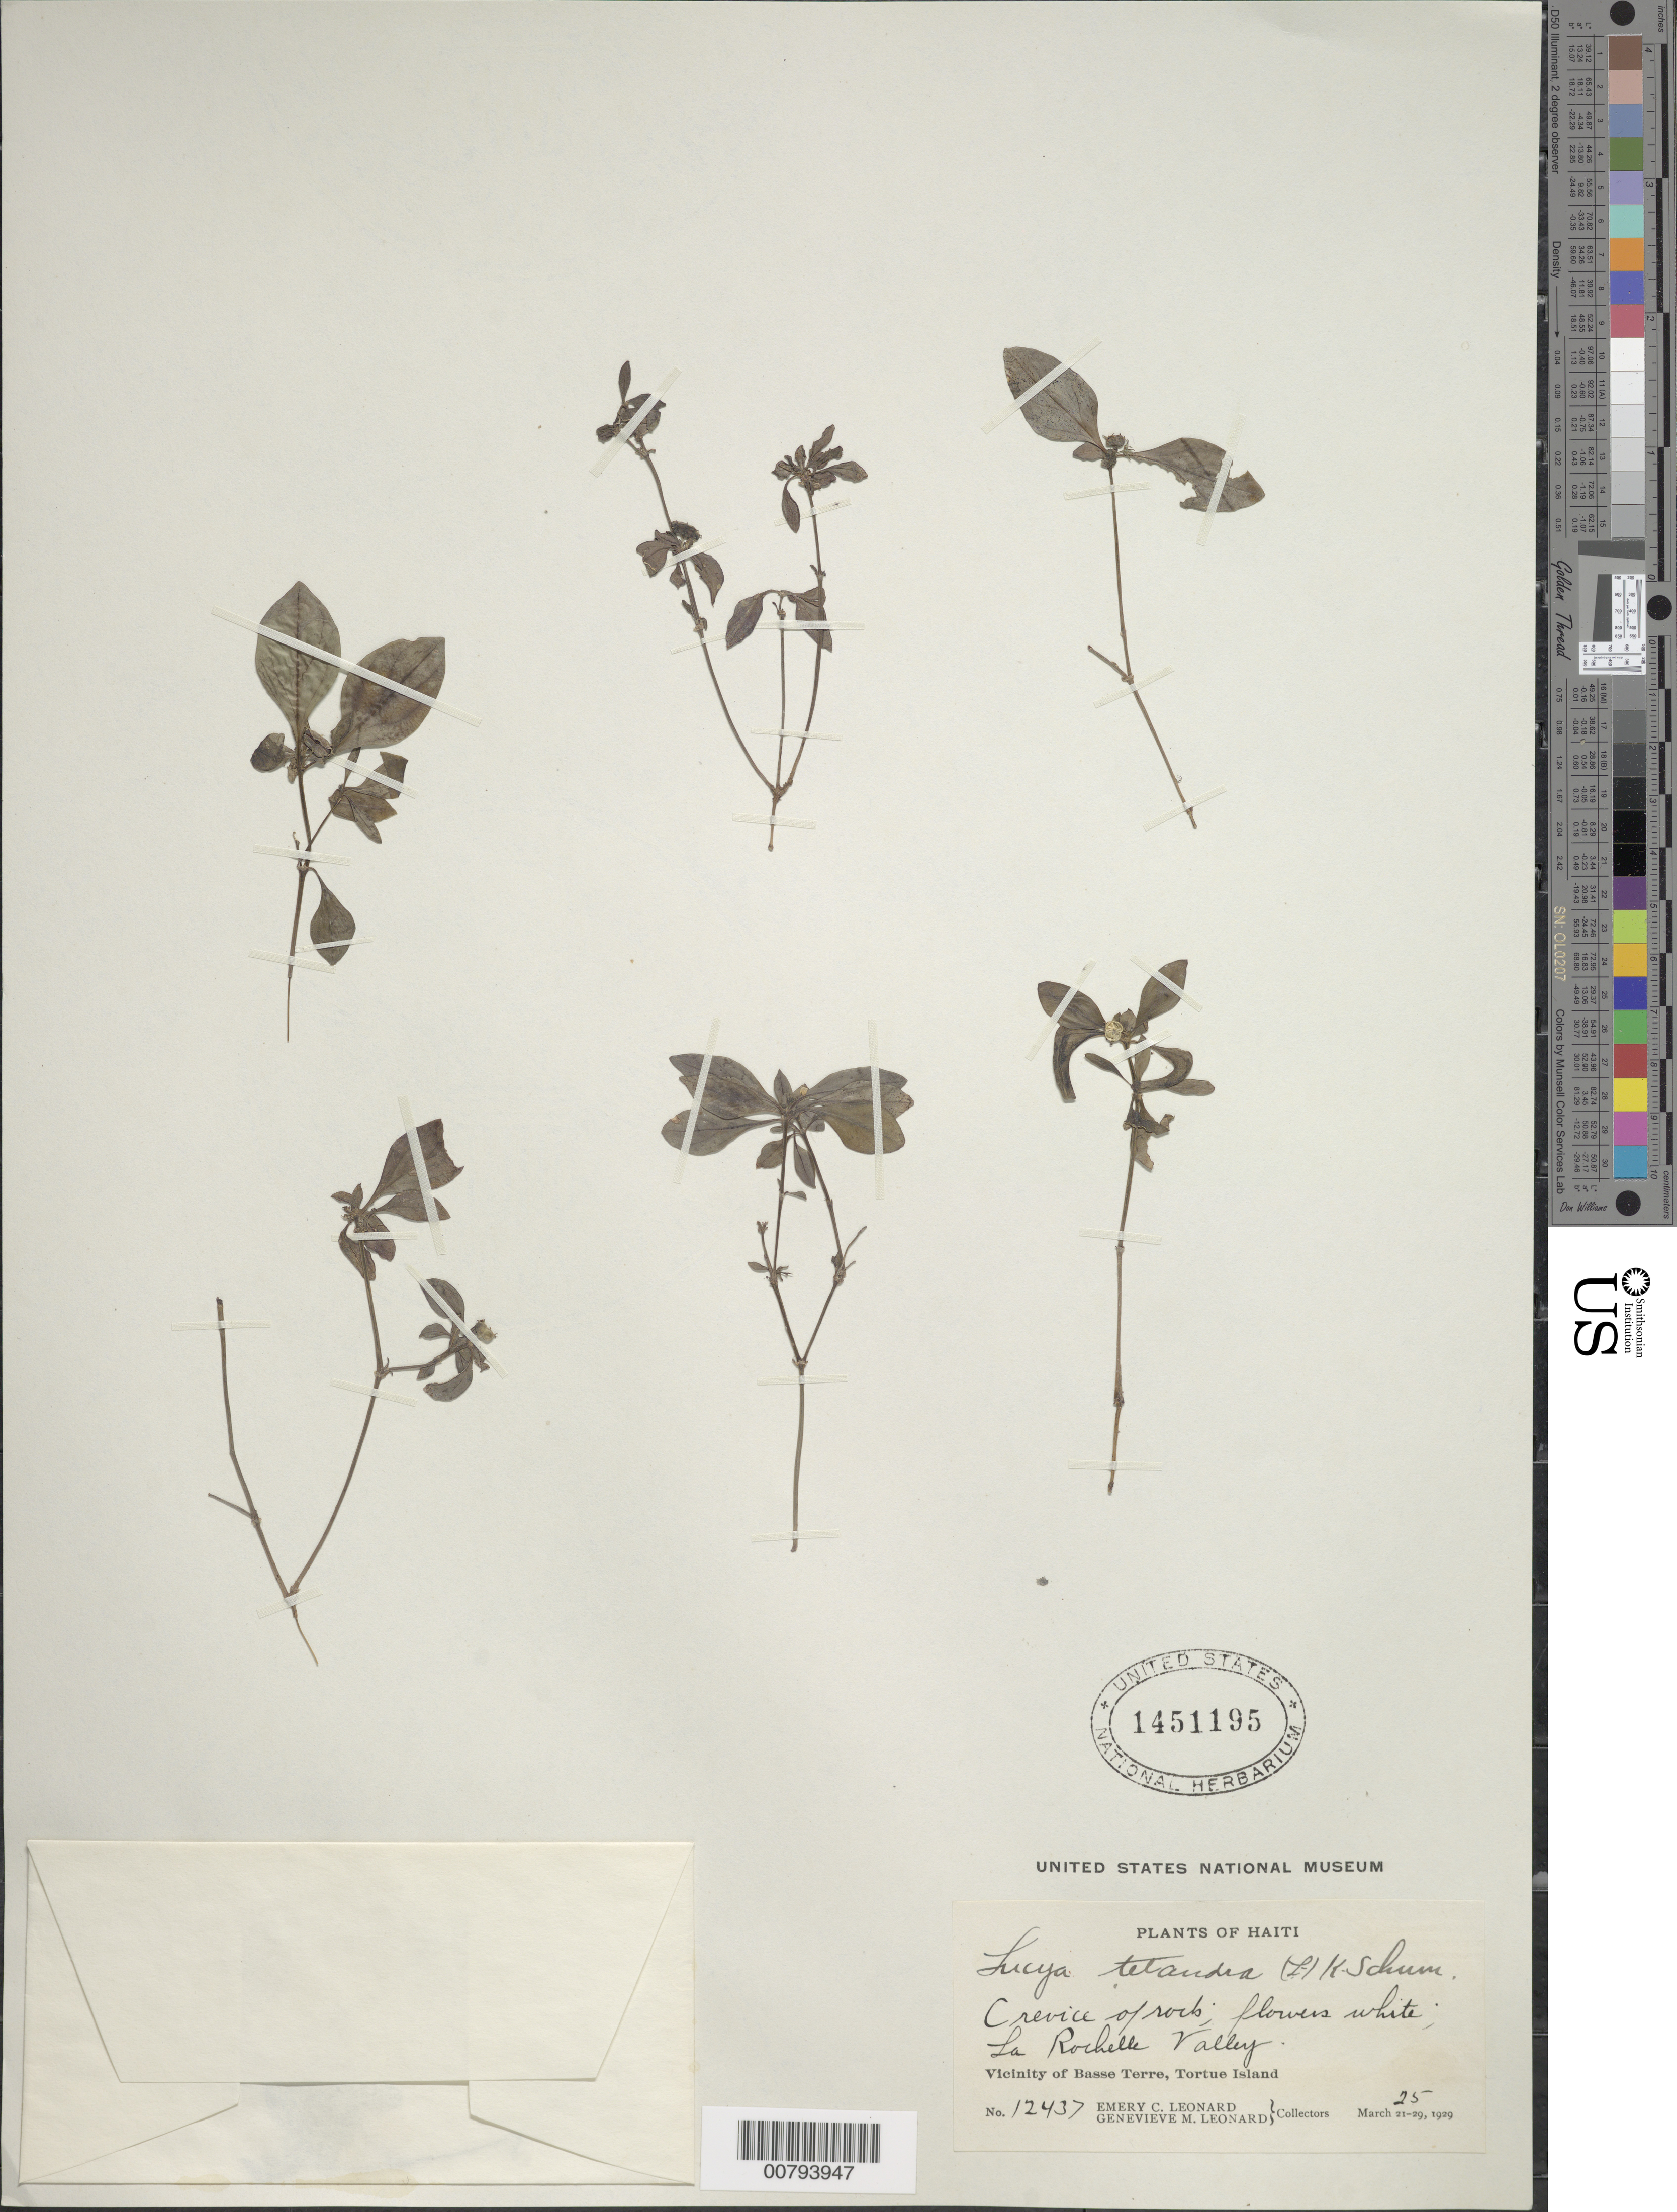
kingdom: Plantae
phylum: Tracheophyta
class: Magnoliopsida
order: Gentianales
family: Rubiaceae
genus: Lucya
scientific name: Lucya tetrandra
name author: (L.) K. Schum.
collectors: E. C. Leonard & G. M. Leonard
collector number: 12437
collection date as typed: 25 Mar 1929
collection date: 1929-03-25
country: Haiti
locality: Vicinity of Basse Terre, Tortue Island. La Rochelle Valley.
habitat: Crevice of rocks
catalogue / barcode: US 1451195